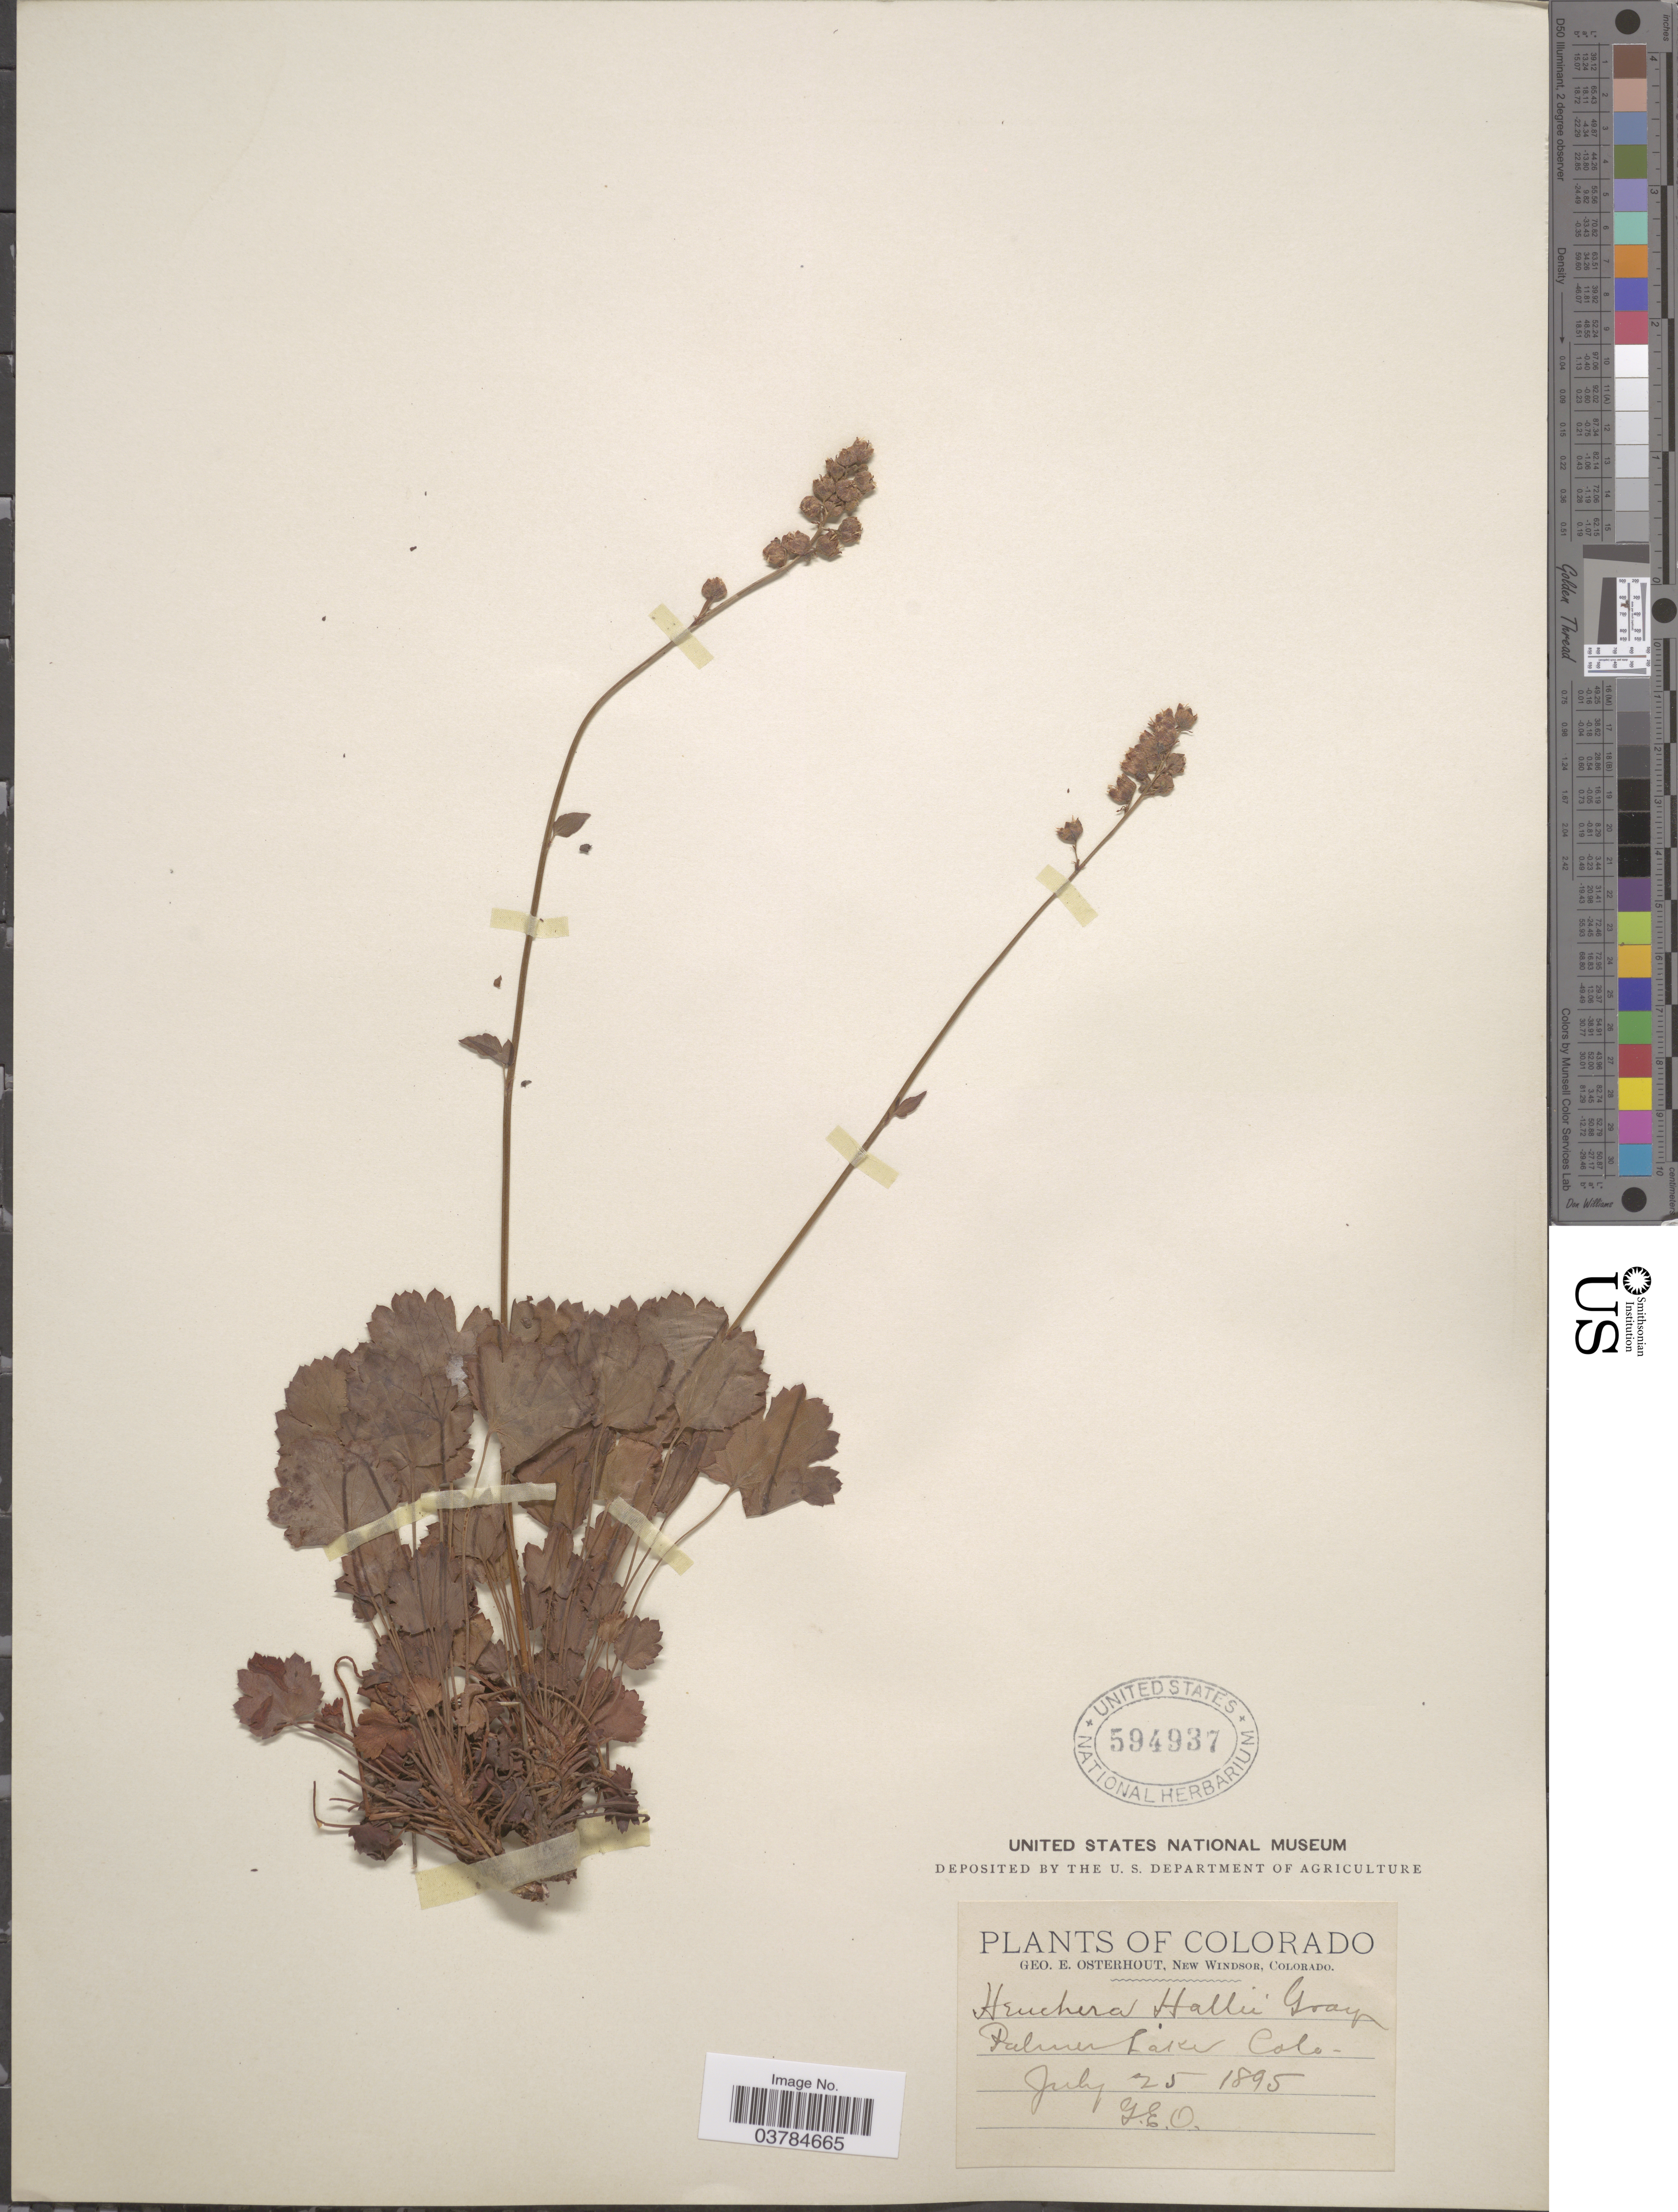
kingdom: Plantae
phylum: Tracheophyta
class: Magnoliopsida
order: Saxifragales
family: Saxifragaceae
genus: Heuchera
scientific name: Heuchera hallii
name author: A. Gray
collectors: G. Osterhout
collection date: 1895-07-25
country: United States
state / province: Colorado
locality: Palmer Lake.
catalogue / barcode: US 594937